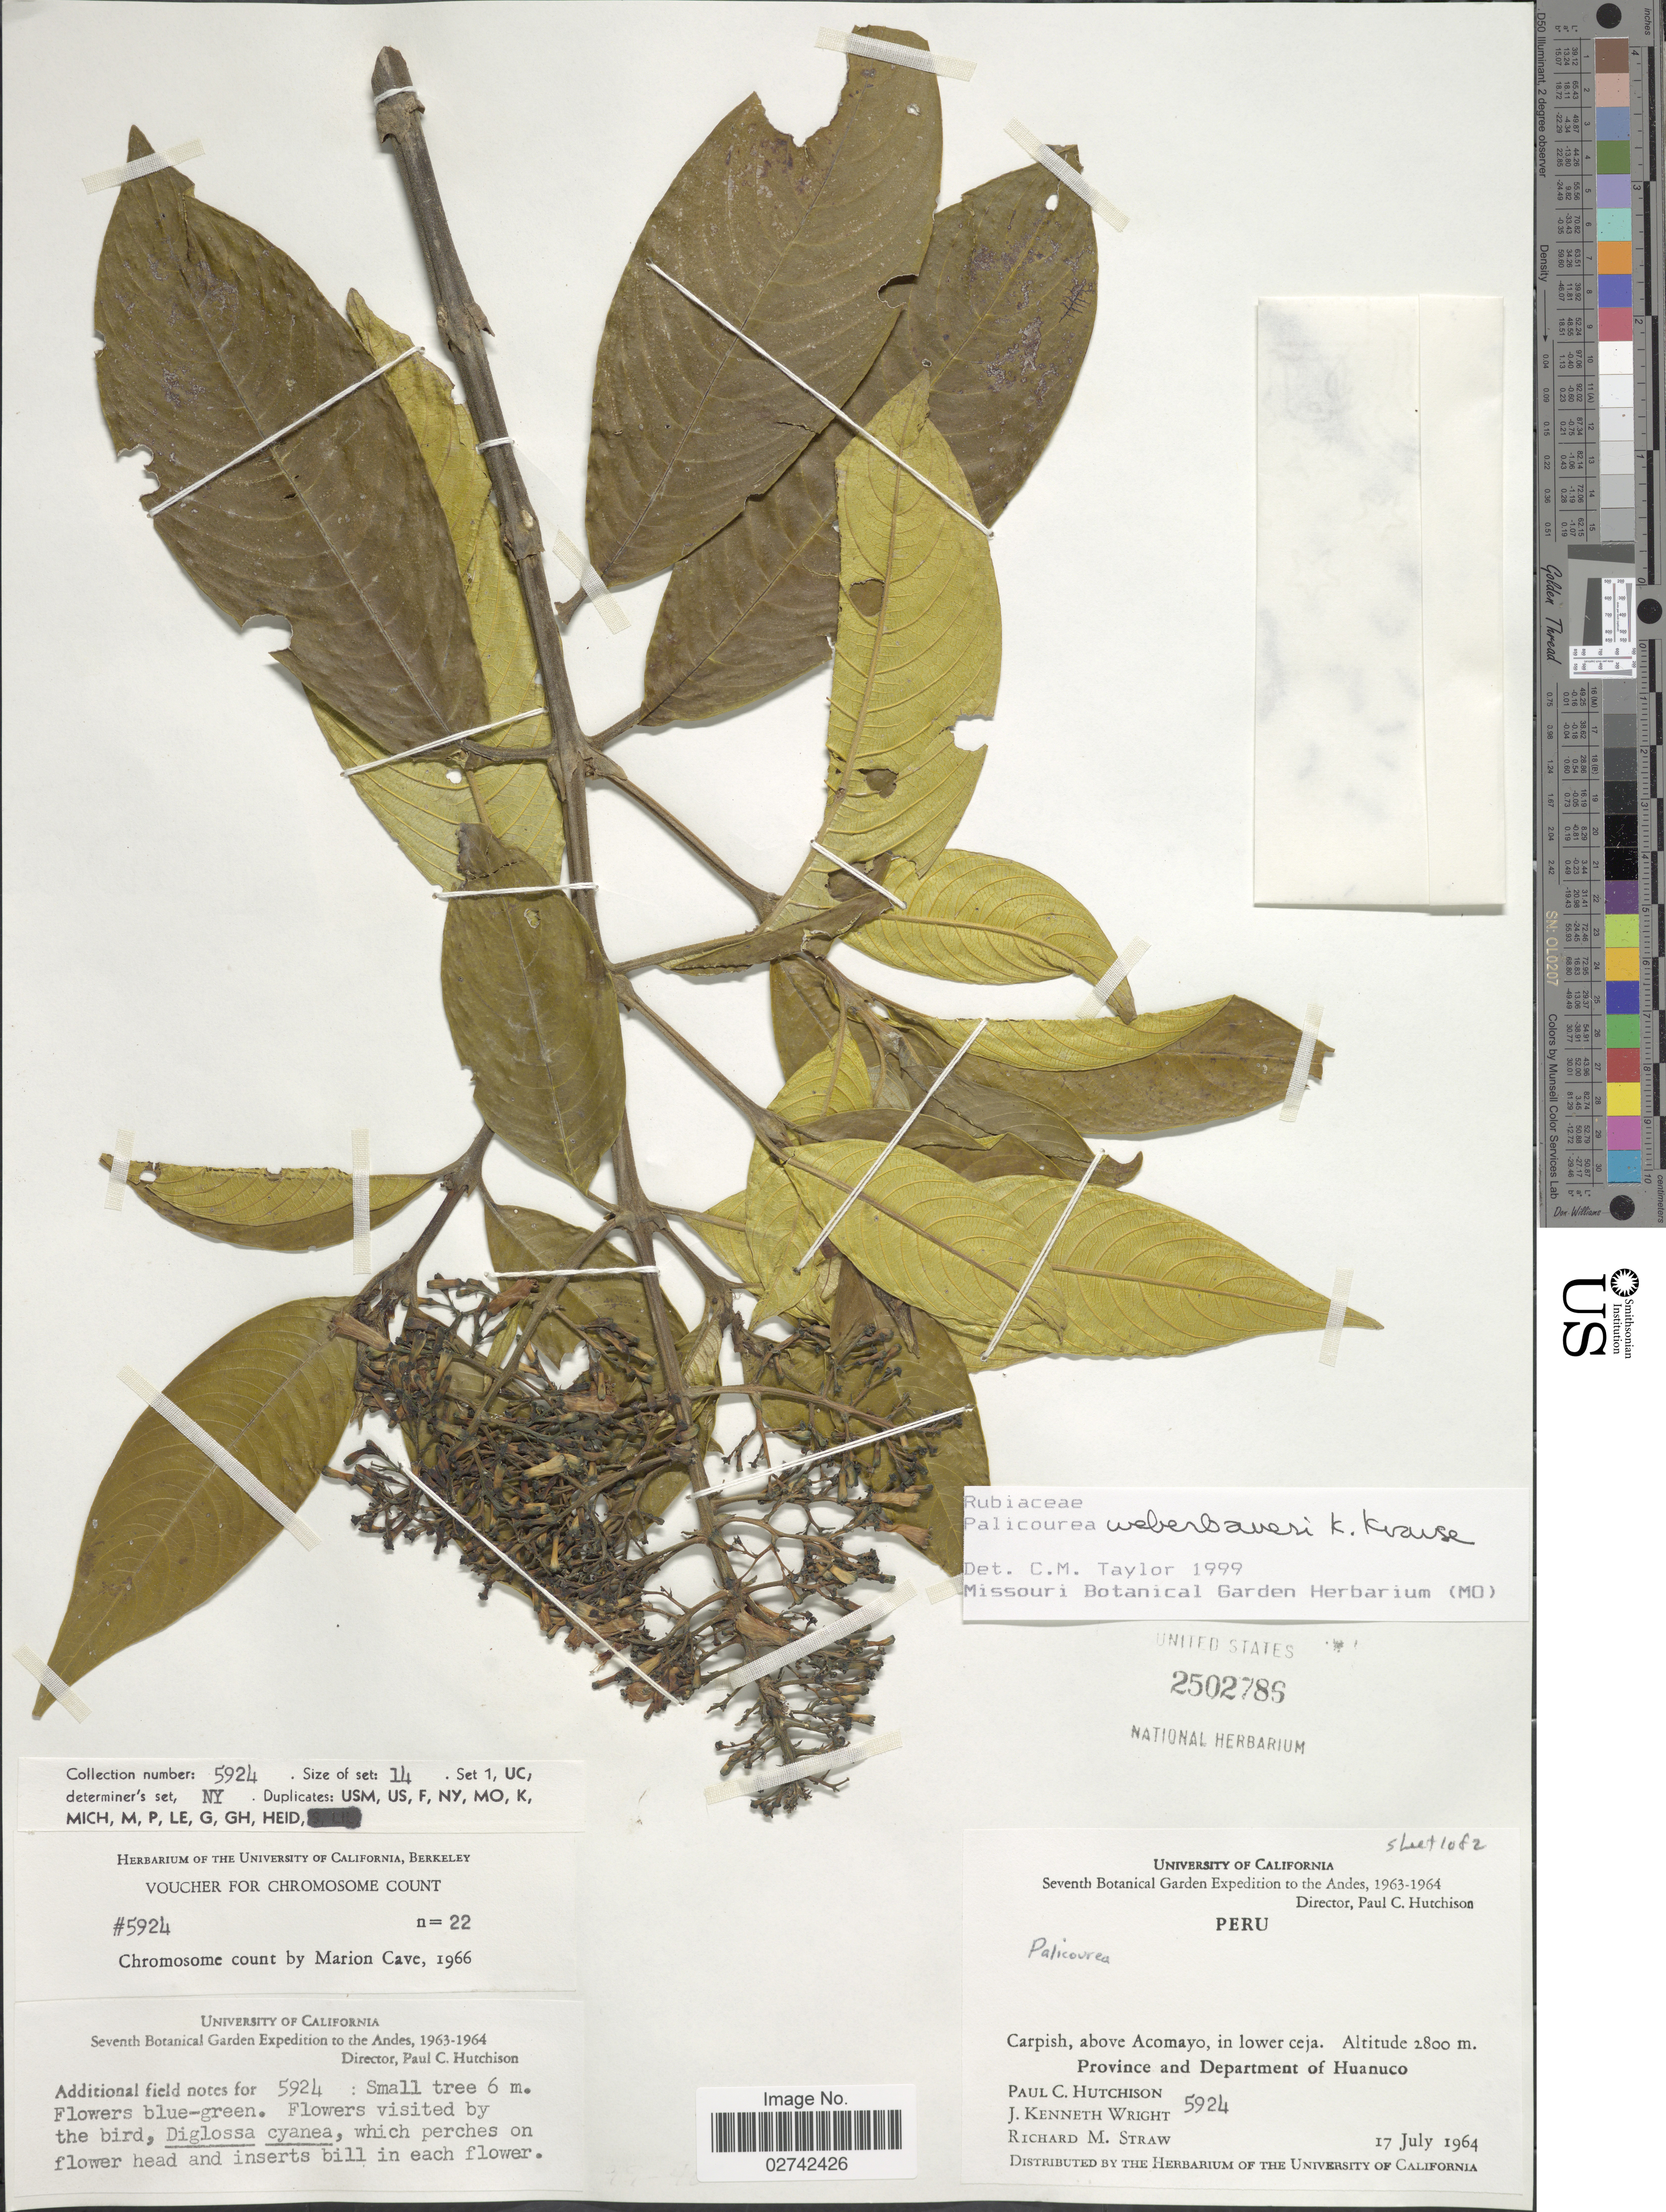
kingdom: Plantae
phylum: Tracheophyta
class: Magnoliopsida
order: Gentianales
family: Rubiaceae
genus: Palicourea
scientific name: Palicourea weberbaueri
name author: K. Krause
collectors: P. C. Hutchison, J. K. Wright & R. M. Straw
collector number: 5924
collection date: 1964-07-17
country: Peru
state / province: Huánuco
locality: Province of Huanuco, Carpish, above Acomayo, in lower ceja.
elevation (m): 2800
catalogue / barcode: US 2502786